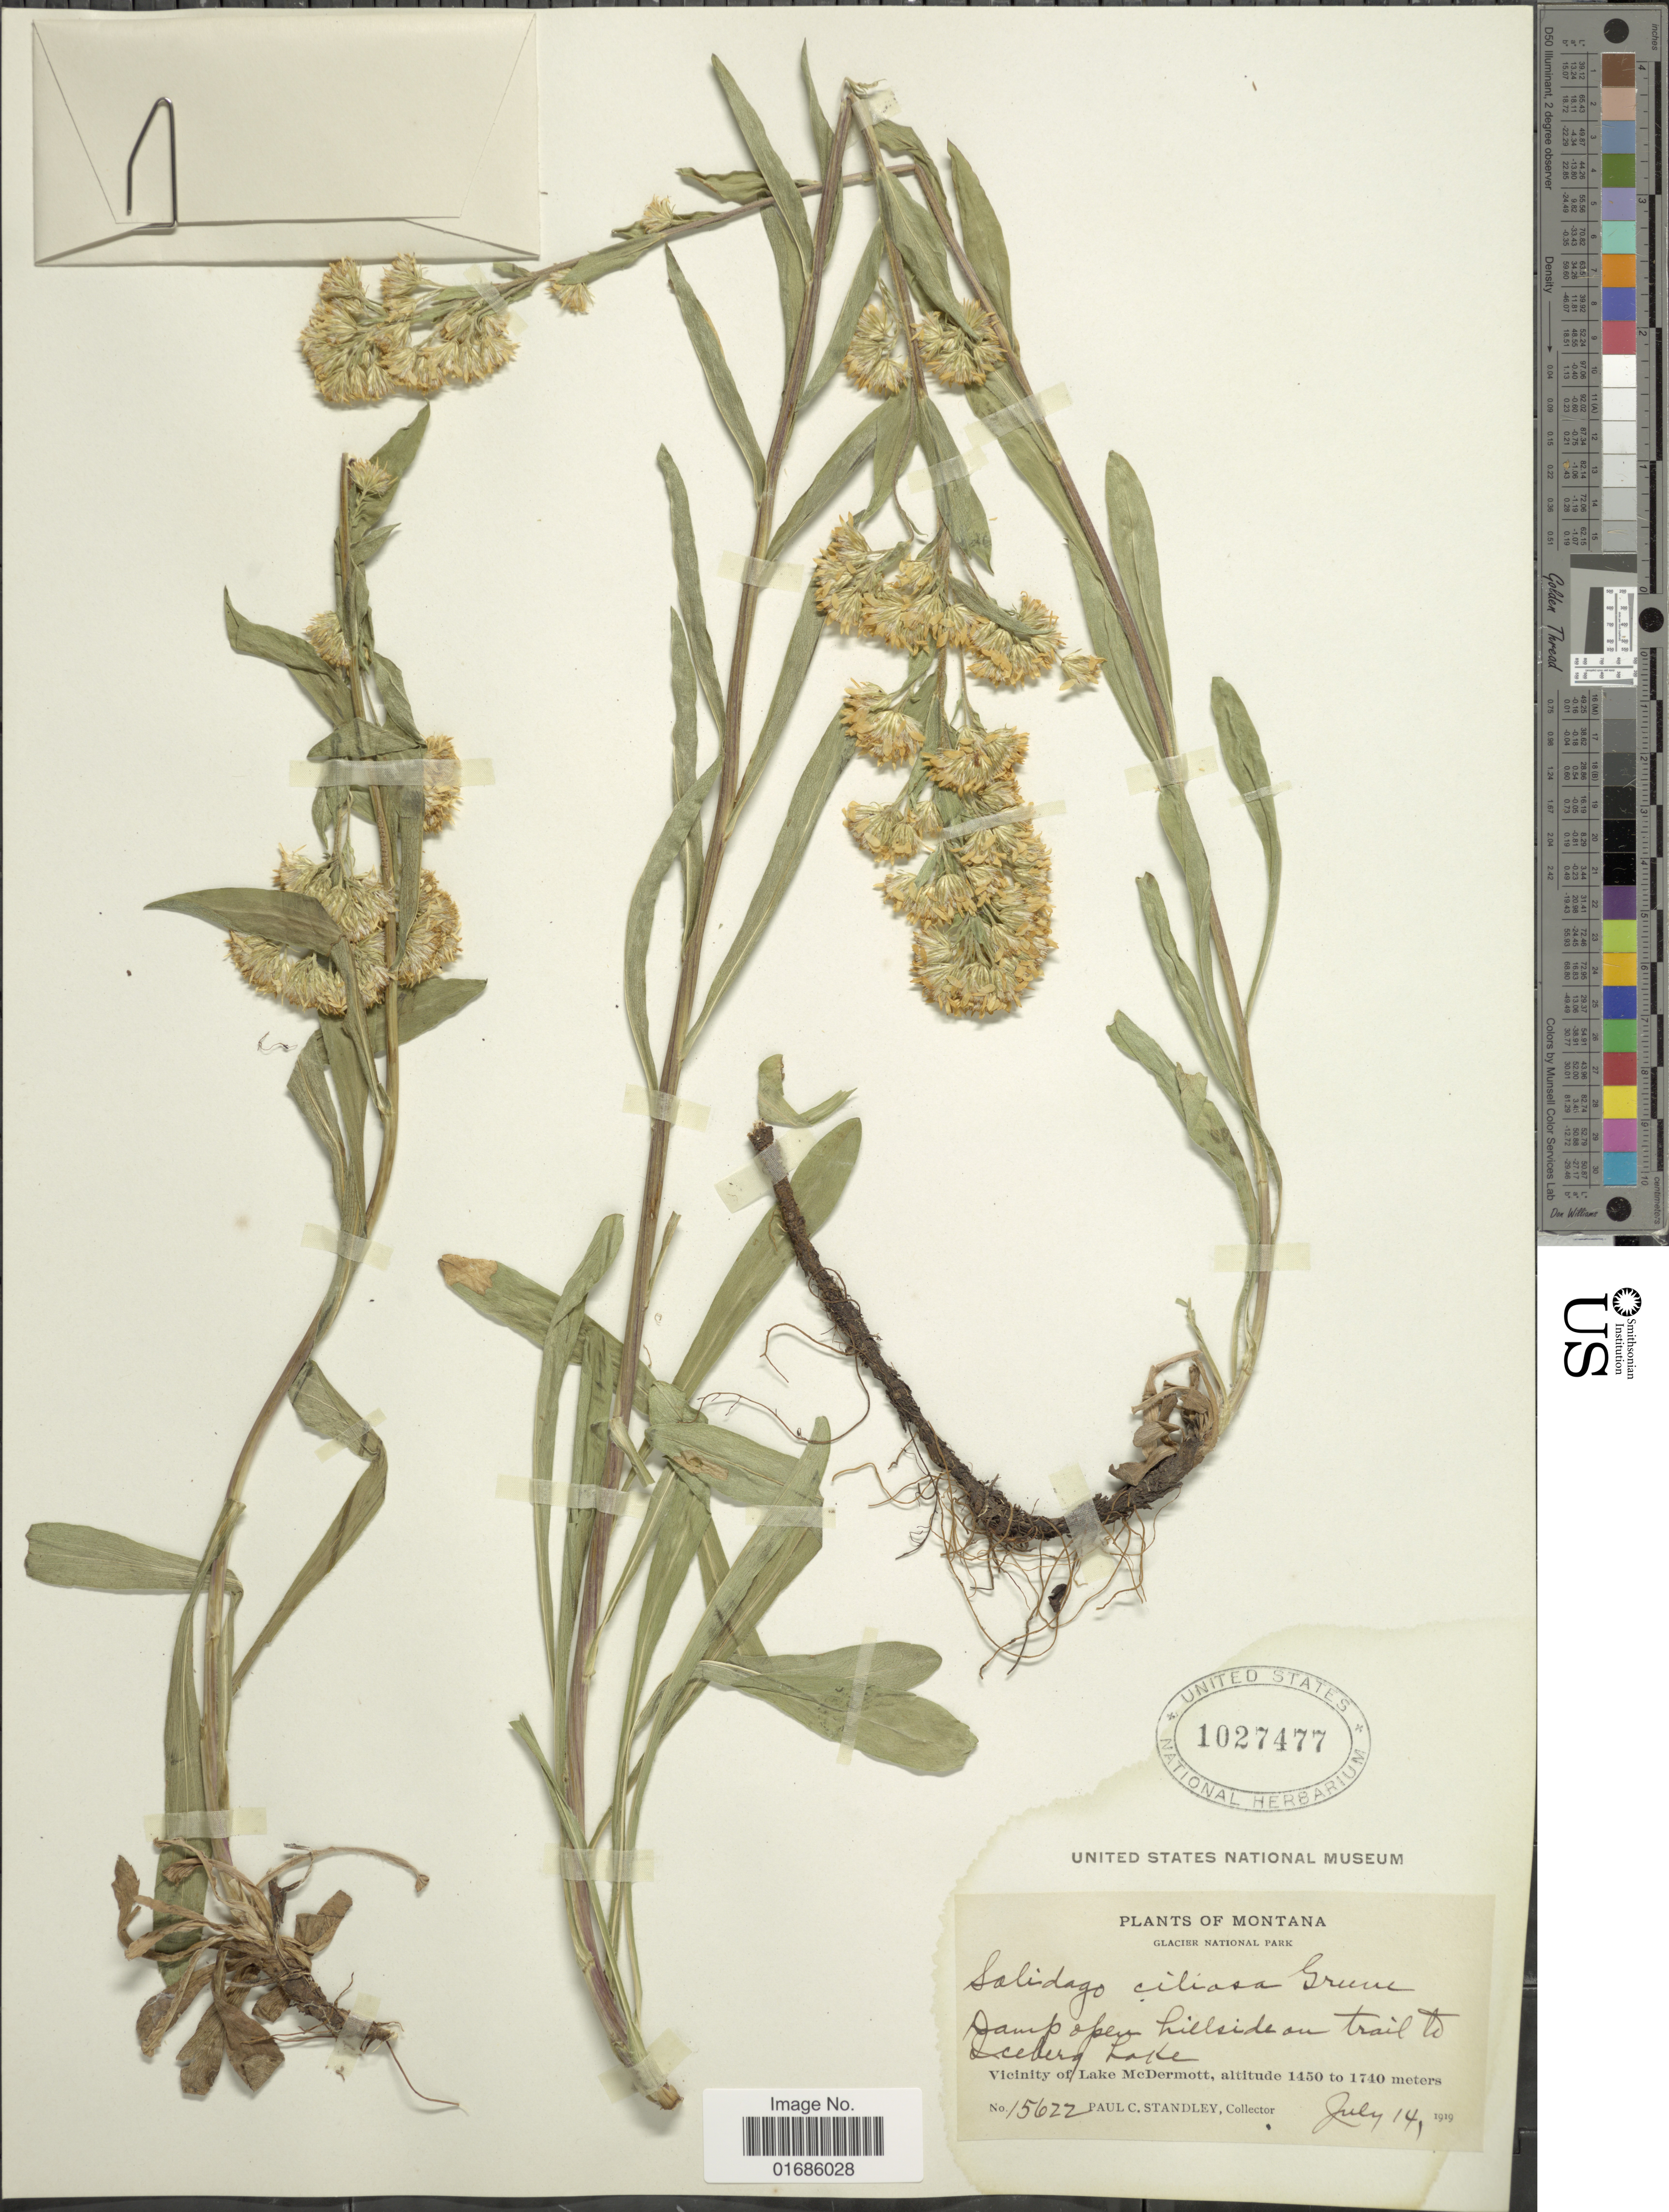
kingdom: Plantae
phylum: Tracheophyta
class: Magnoliopsida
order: Asterales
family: Asteraceae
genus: Solidago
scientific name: Solidago ciliosa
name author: Greene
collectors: P. C. Standley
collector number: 15622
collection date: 1919-07-14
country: United States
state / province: Montana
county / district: Glacier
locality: Glacier National Park, trail to Iceberg Lake, Vicinity of Lake McDermott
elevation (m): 1450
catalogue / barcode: US 1027477